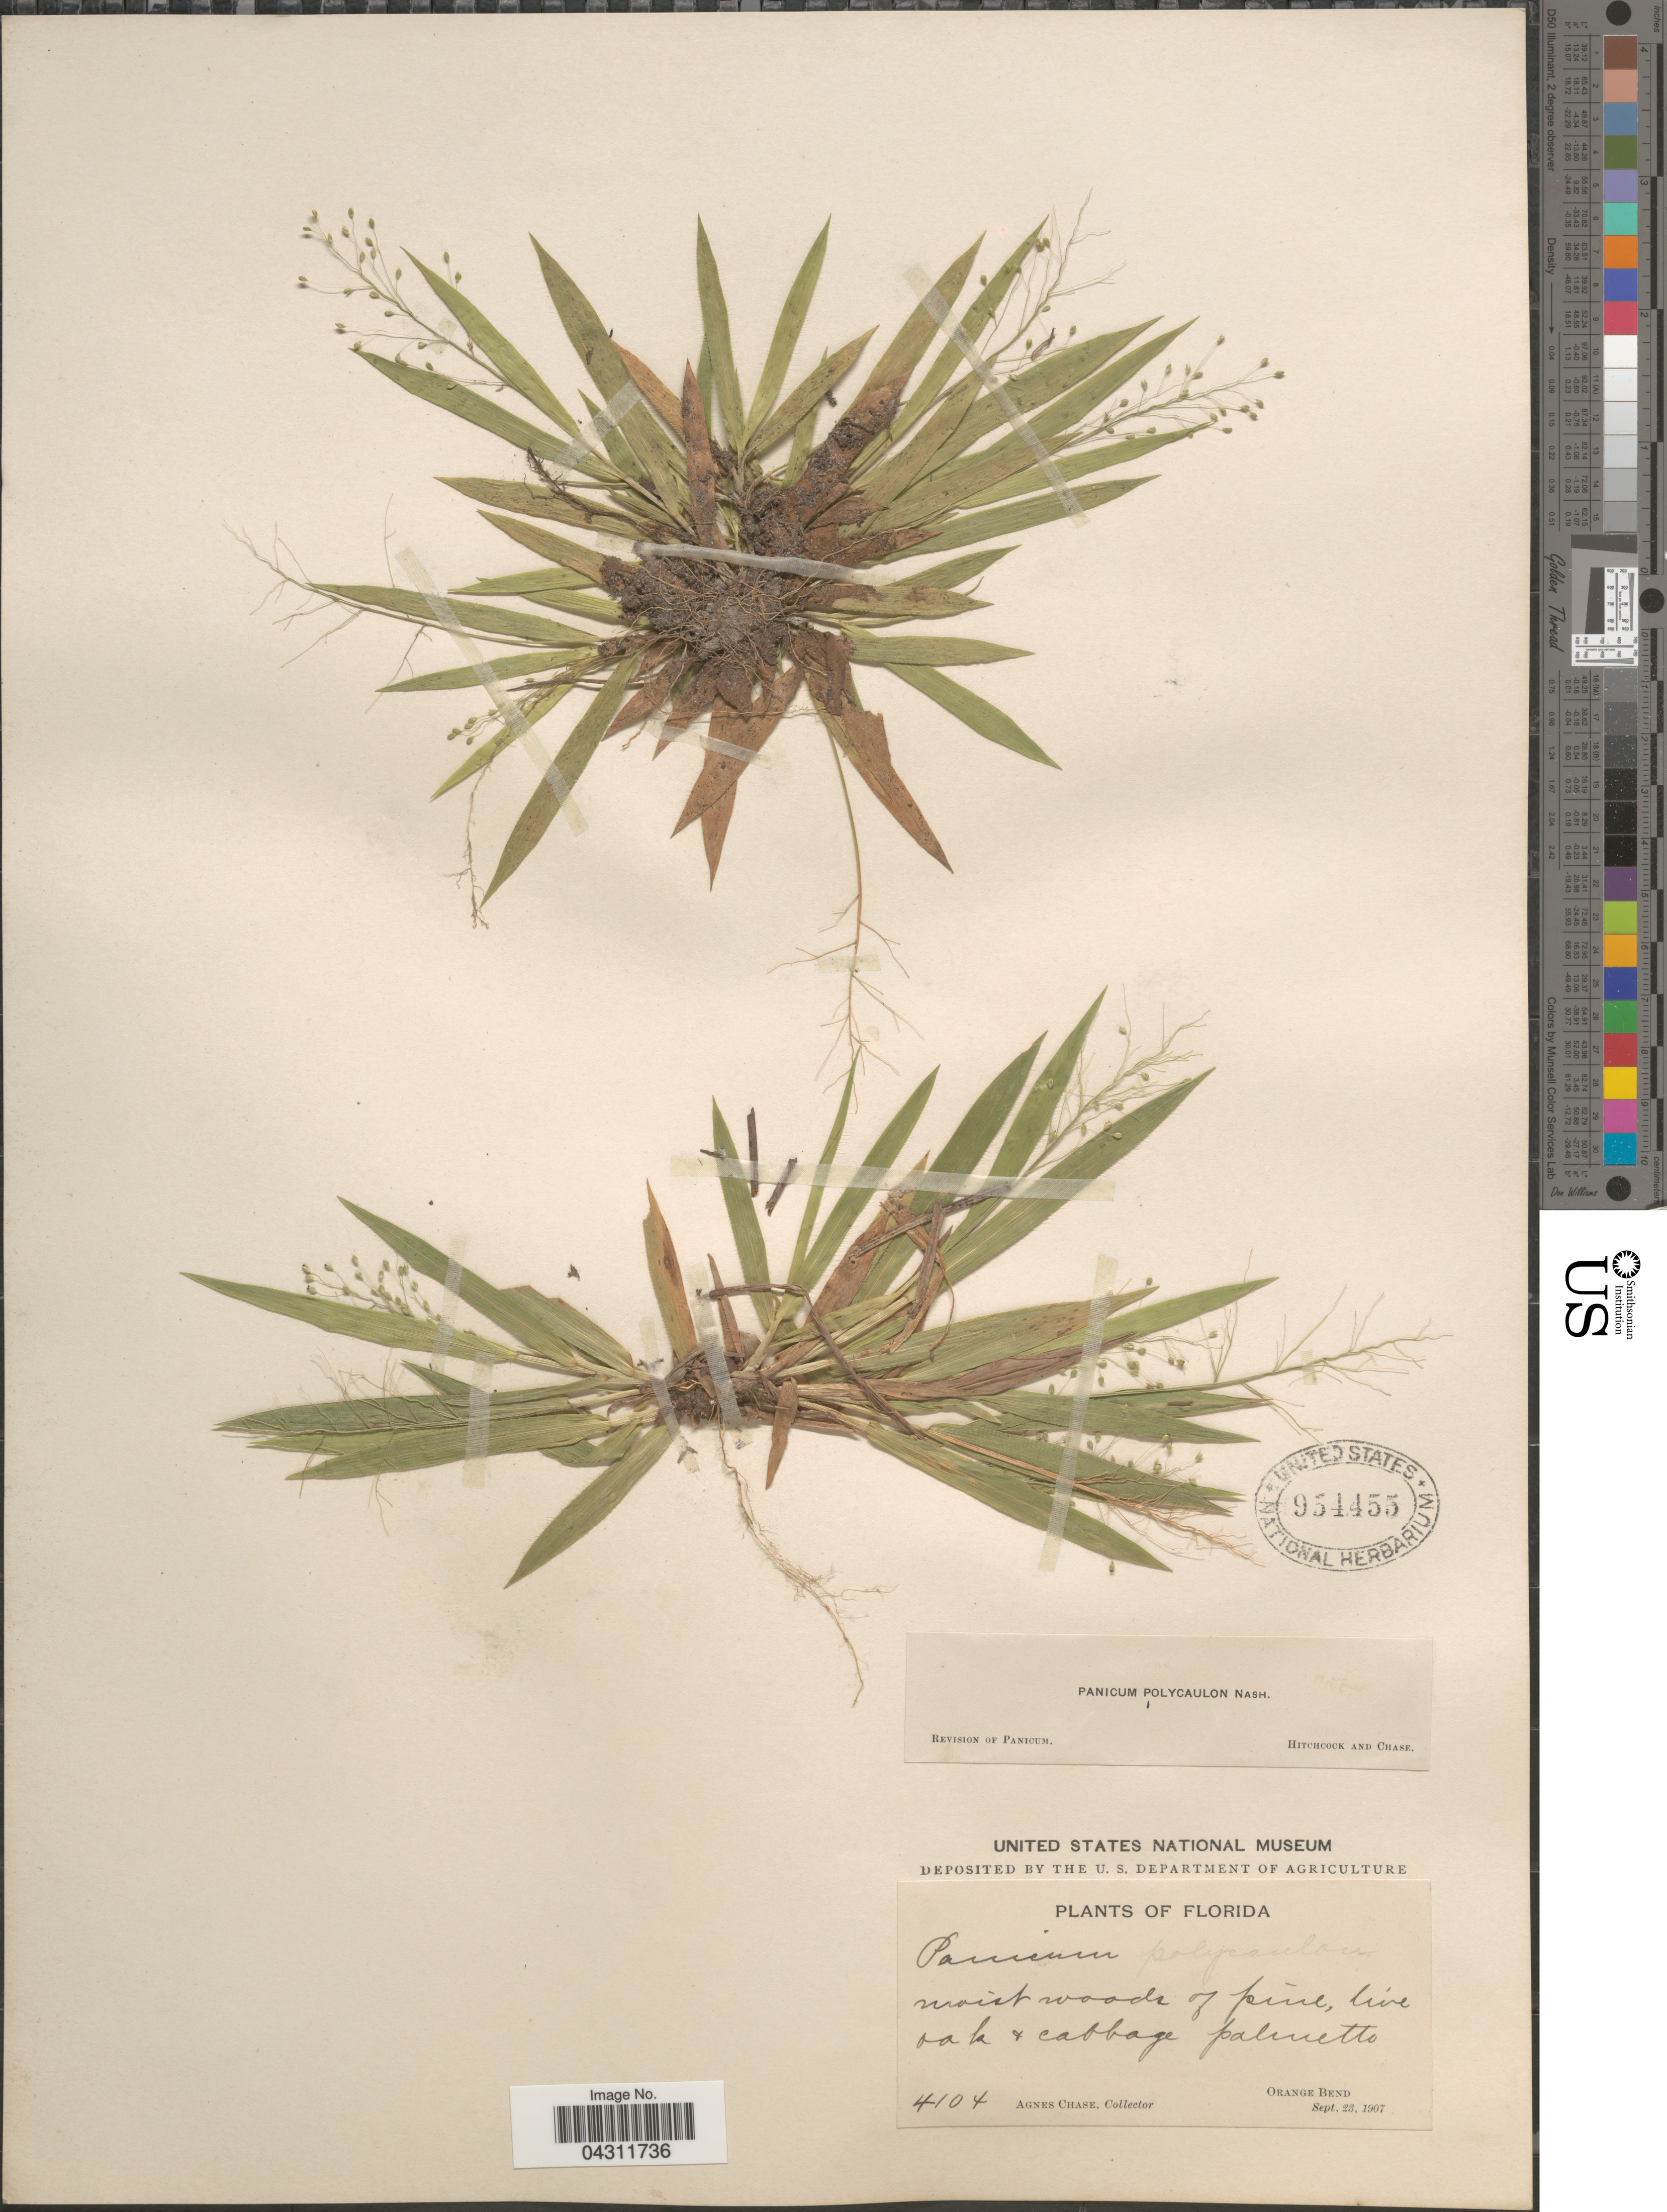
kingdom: Plantae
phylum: Tracheophyta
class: Liliopsida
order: Poales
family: Poaceae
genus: Dichanthelium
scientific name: Dichanthelium strigosum var. glabrescens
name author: (Griseb.) Freckmann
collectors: A. Chase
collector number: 4104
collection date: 1907-09-23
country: United States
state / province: Florida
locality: Orange Bend.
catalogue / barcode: US 954455